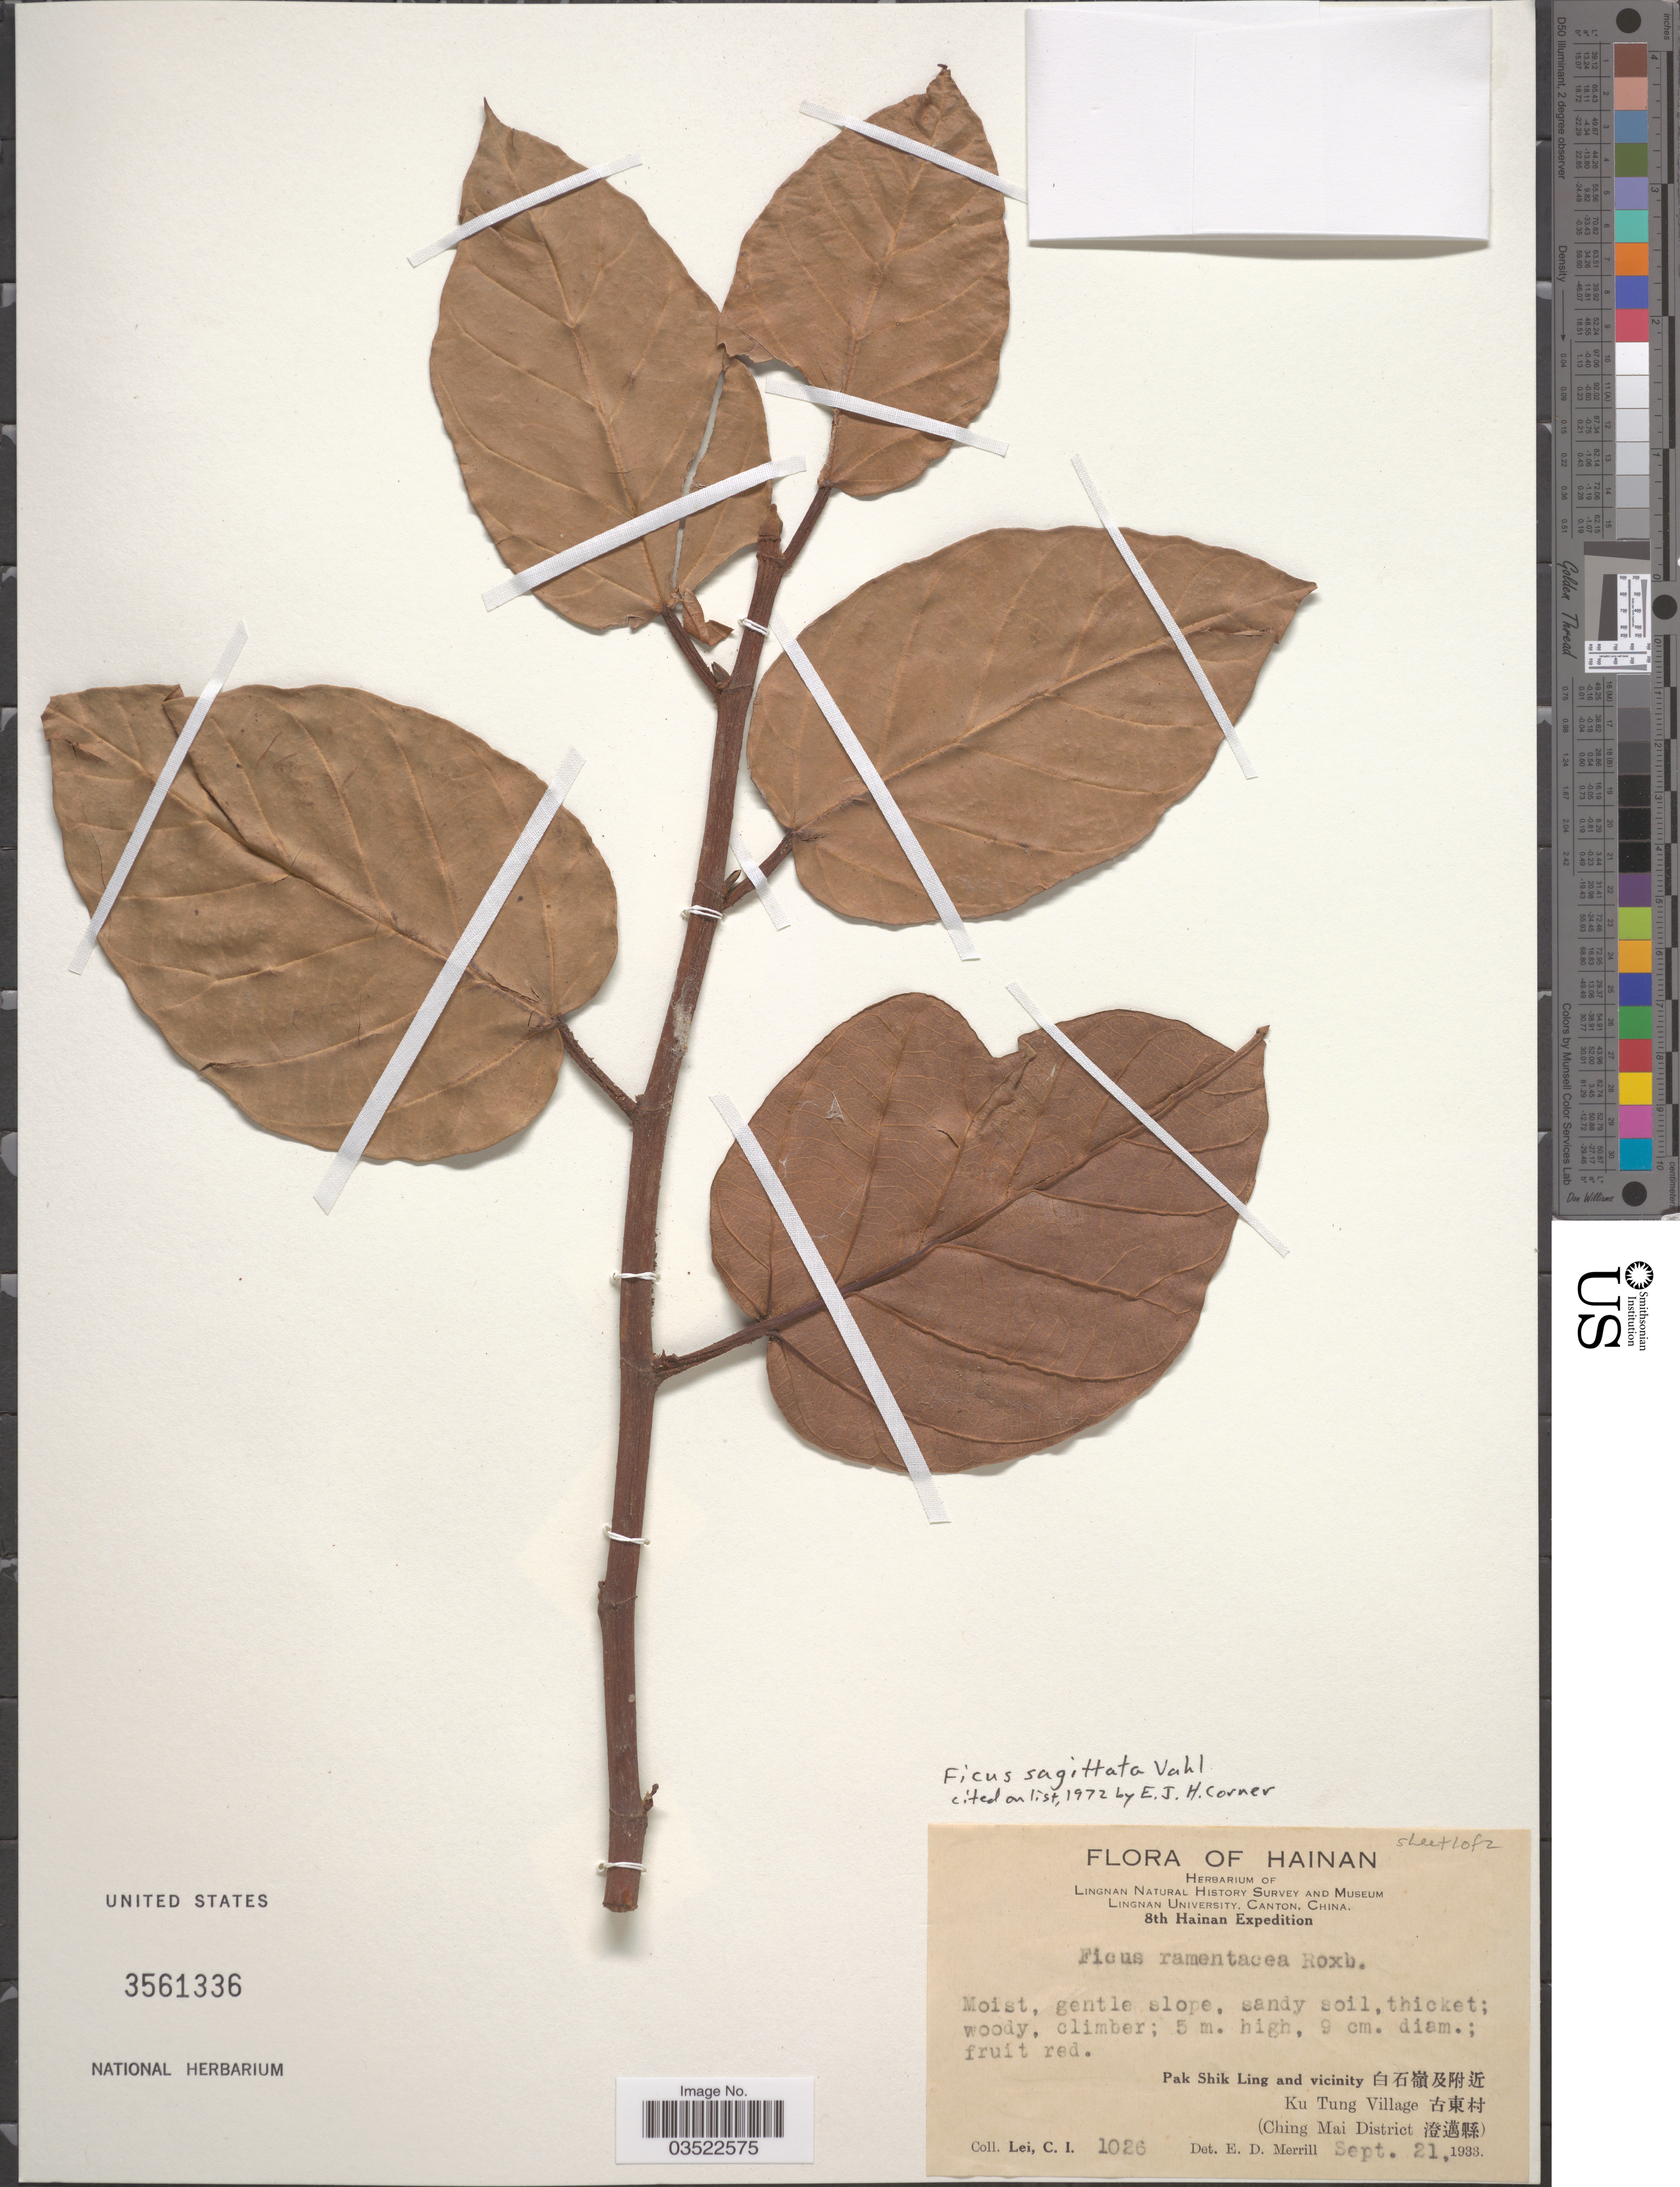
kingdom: Plantae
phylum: Tracheophyta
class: Magnoliopsida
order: Rosales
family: Moraceae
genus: Ficus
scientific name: Ficus sagittata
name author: Vahl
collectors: C. I. Lei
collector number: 1026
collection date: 1933-09-21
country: China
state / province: Hainan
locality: Pak Shik Ling and vicinity X. Ku Tung Village X. (Ching Mai District X).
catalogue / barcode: US 3561336